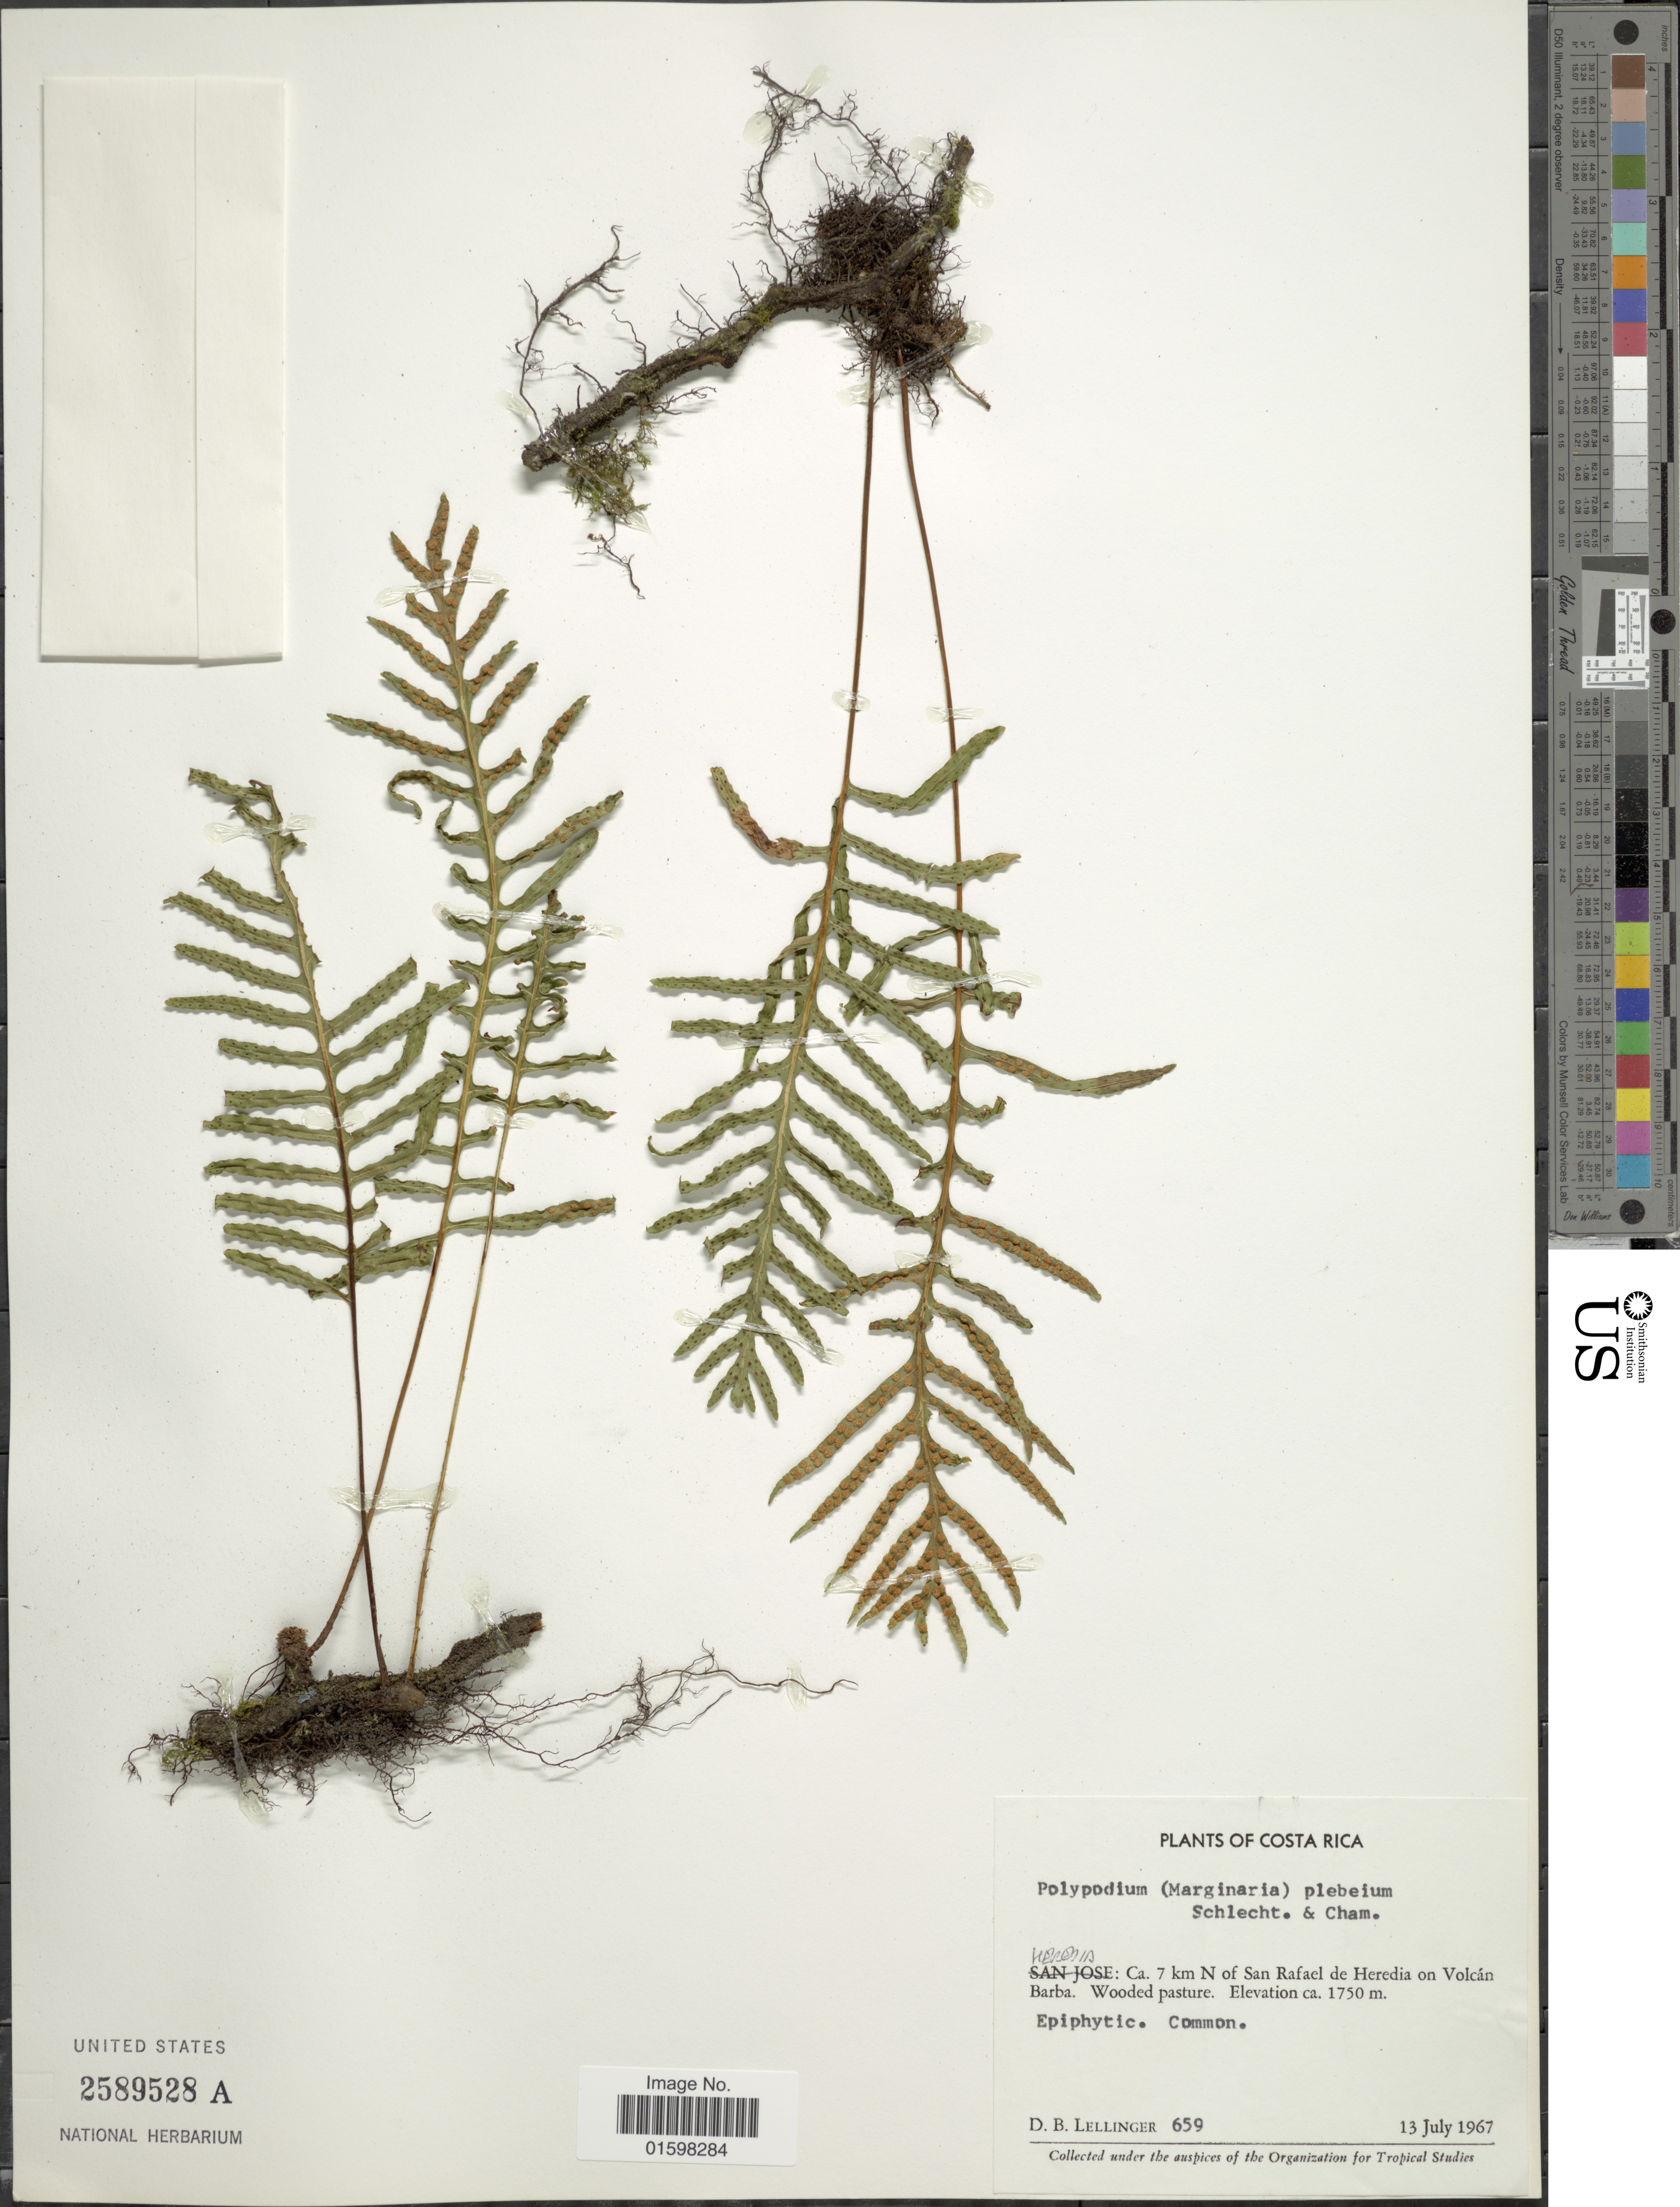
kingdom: Plantae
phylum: Tracheophyta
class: Polypodiopsida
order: Polypodiales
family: Polypodiaceae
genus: Pleopeltis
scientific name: Pleopeltis plebeia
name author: (Schltdl. ex Cham.) A.R. Sm. & Tejero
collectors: D. B. Lellinger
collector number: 659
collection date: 1967-07-13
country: Costa Rica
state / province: Heredia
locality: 7 km N ofl San Rafael de Heredia on Volcan Barba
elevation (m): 1750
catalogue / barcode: US 2589528A